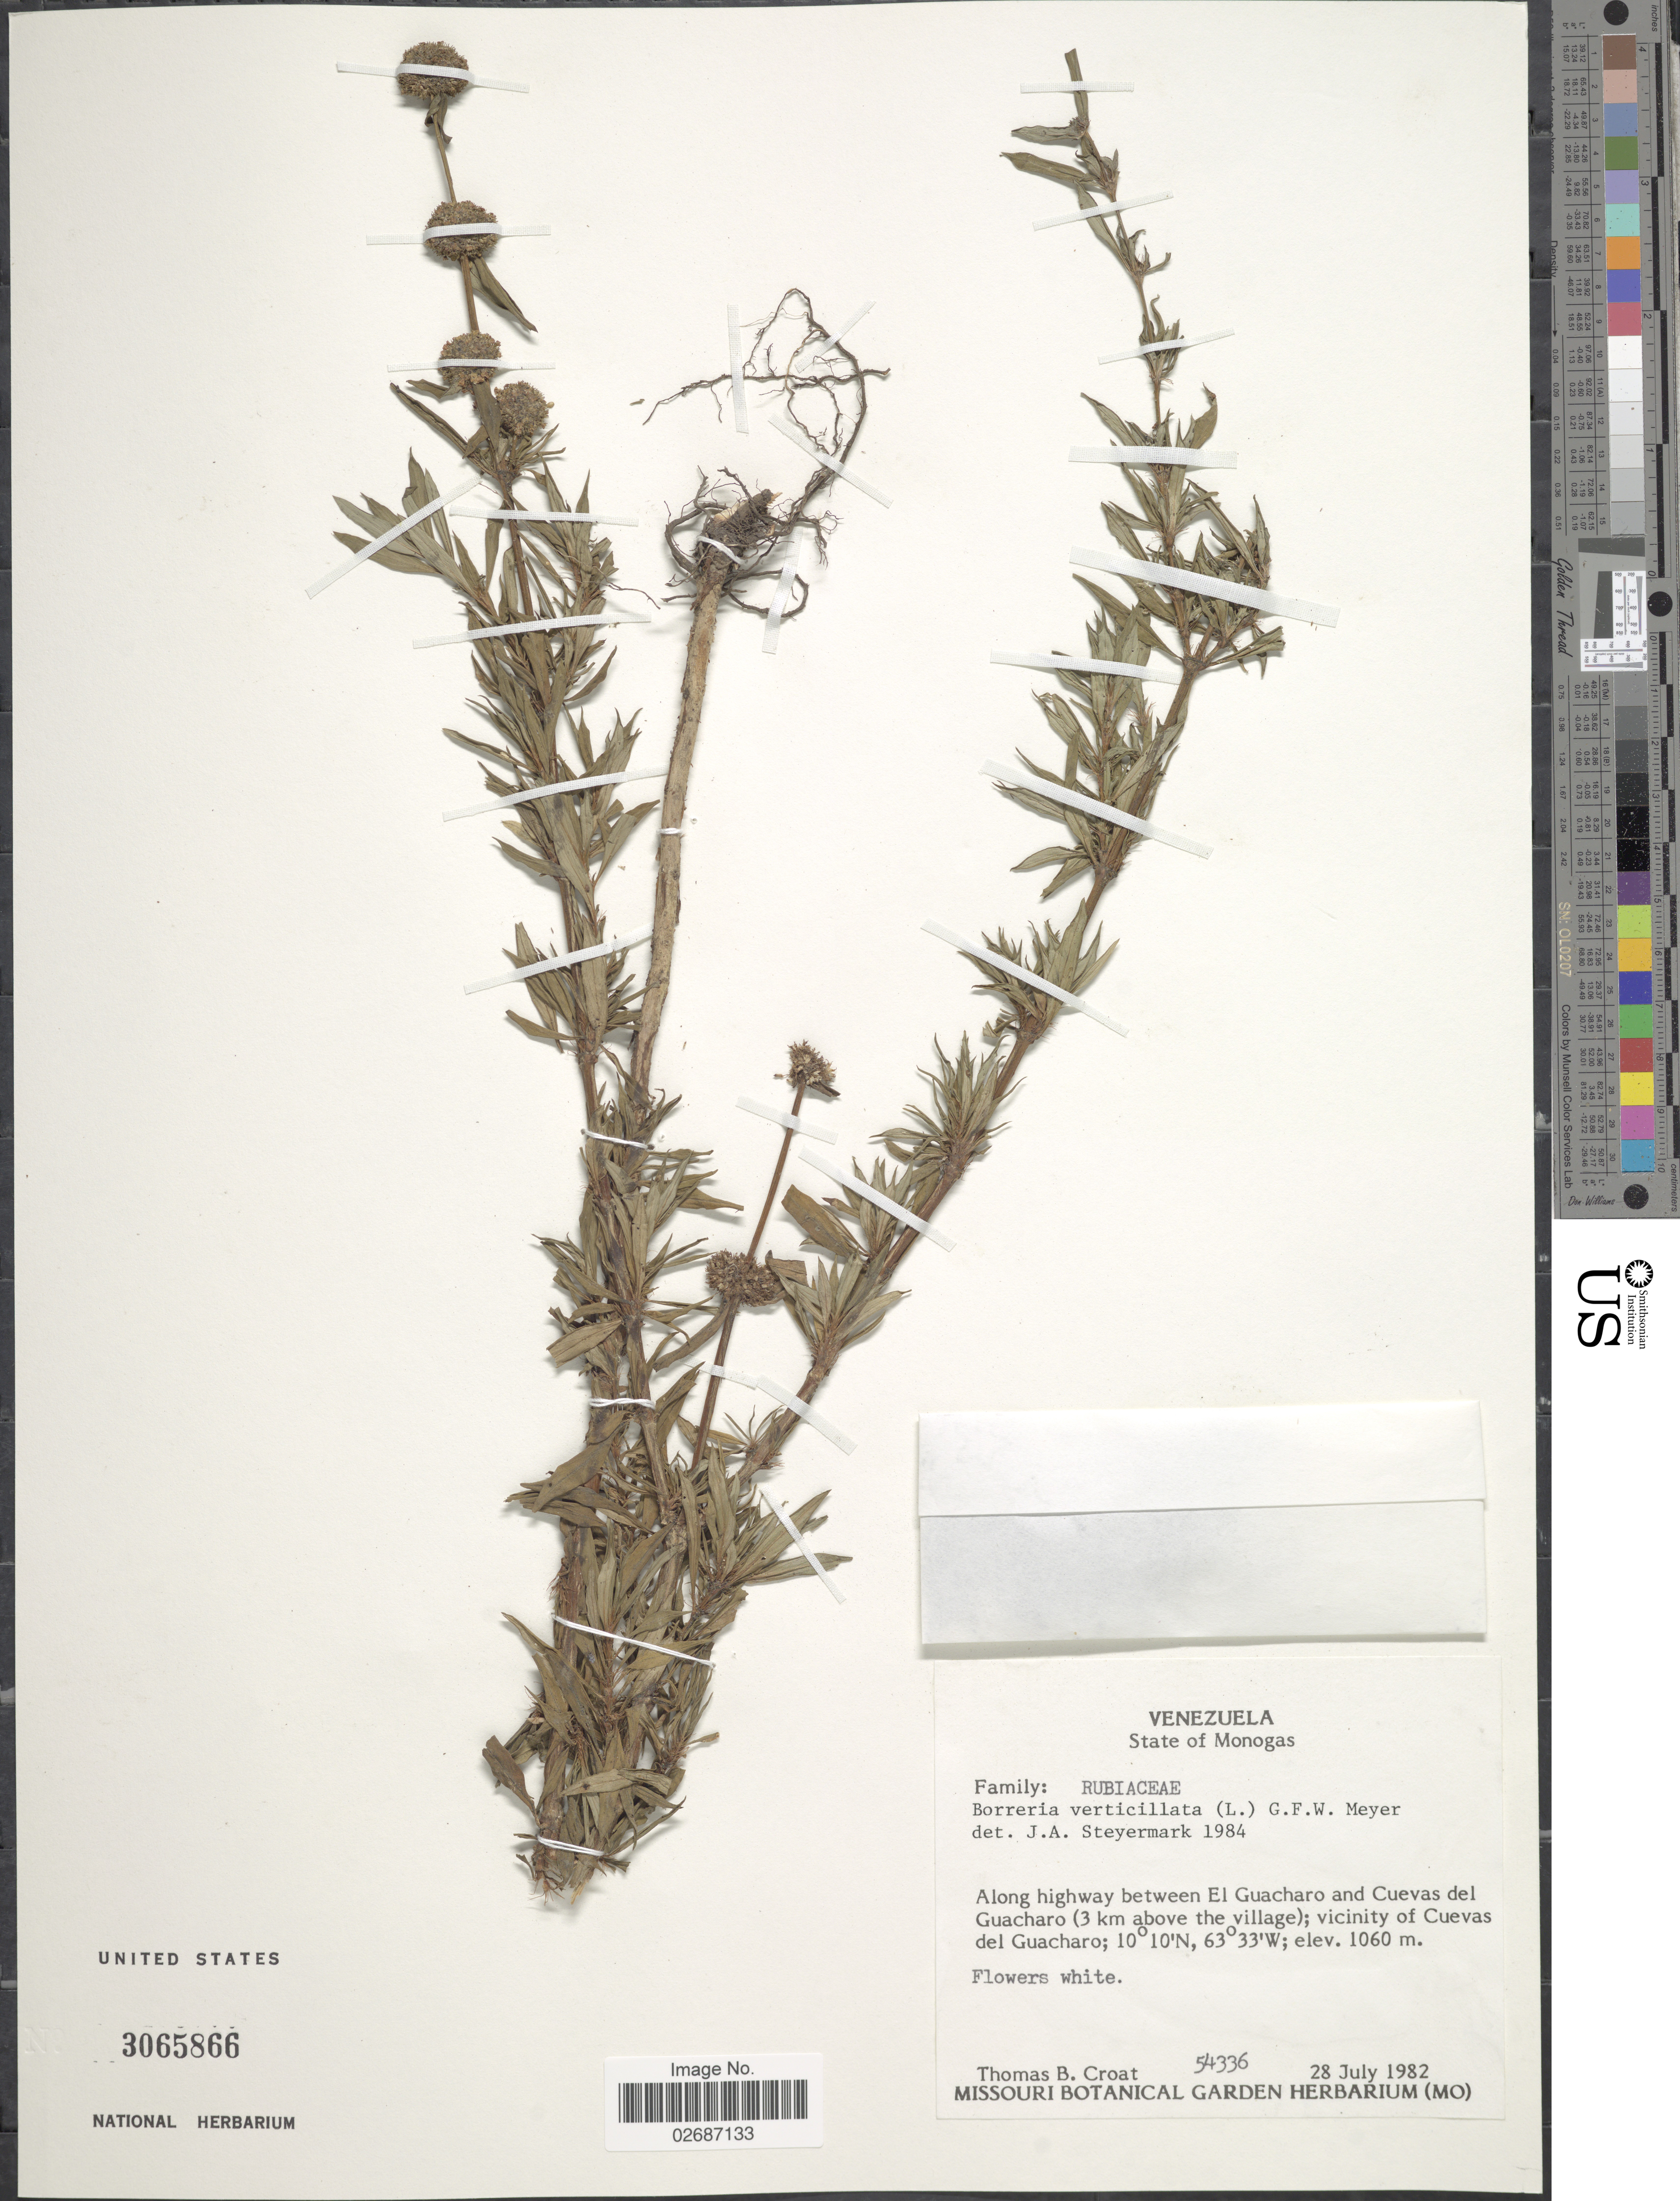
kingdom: Plantae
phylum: Tracheophyta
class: Magnoliopsida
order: Gentianales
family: Rubiaceae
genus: Borreria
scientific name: Borreria verticillata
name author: (L.) G. Mey.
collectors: T. B. Croat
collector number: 54336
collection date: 1982-07-28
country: Venezuela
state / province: Monagas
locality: State of Monogas, along highway between El Guacharo and Cuevas del Guacharo (3 km above the village); vicinity of Cuevas del Guacharo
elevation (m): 1060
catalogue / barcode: US 3065866